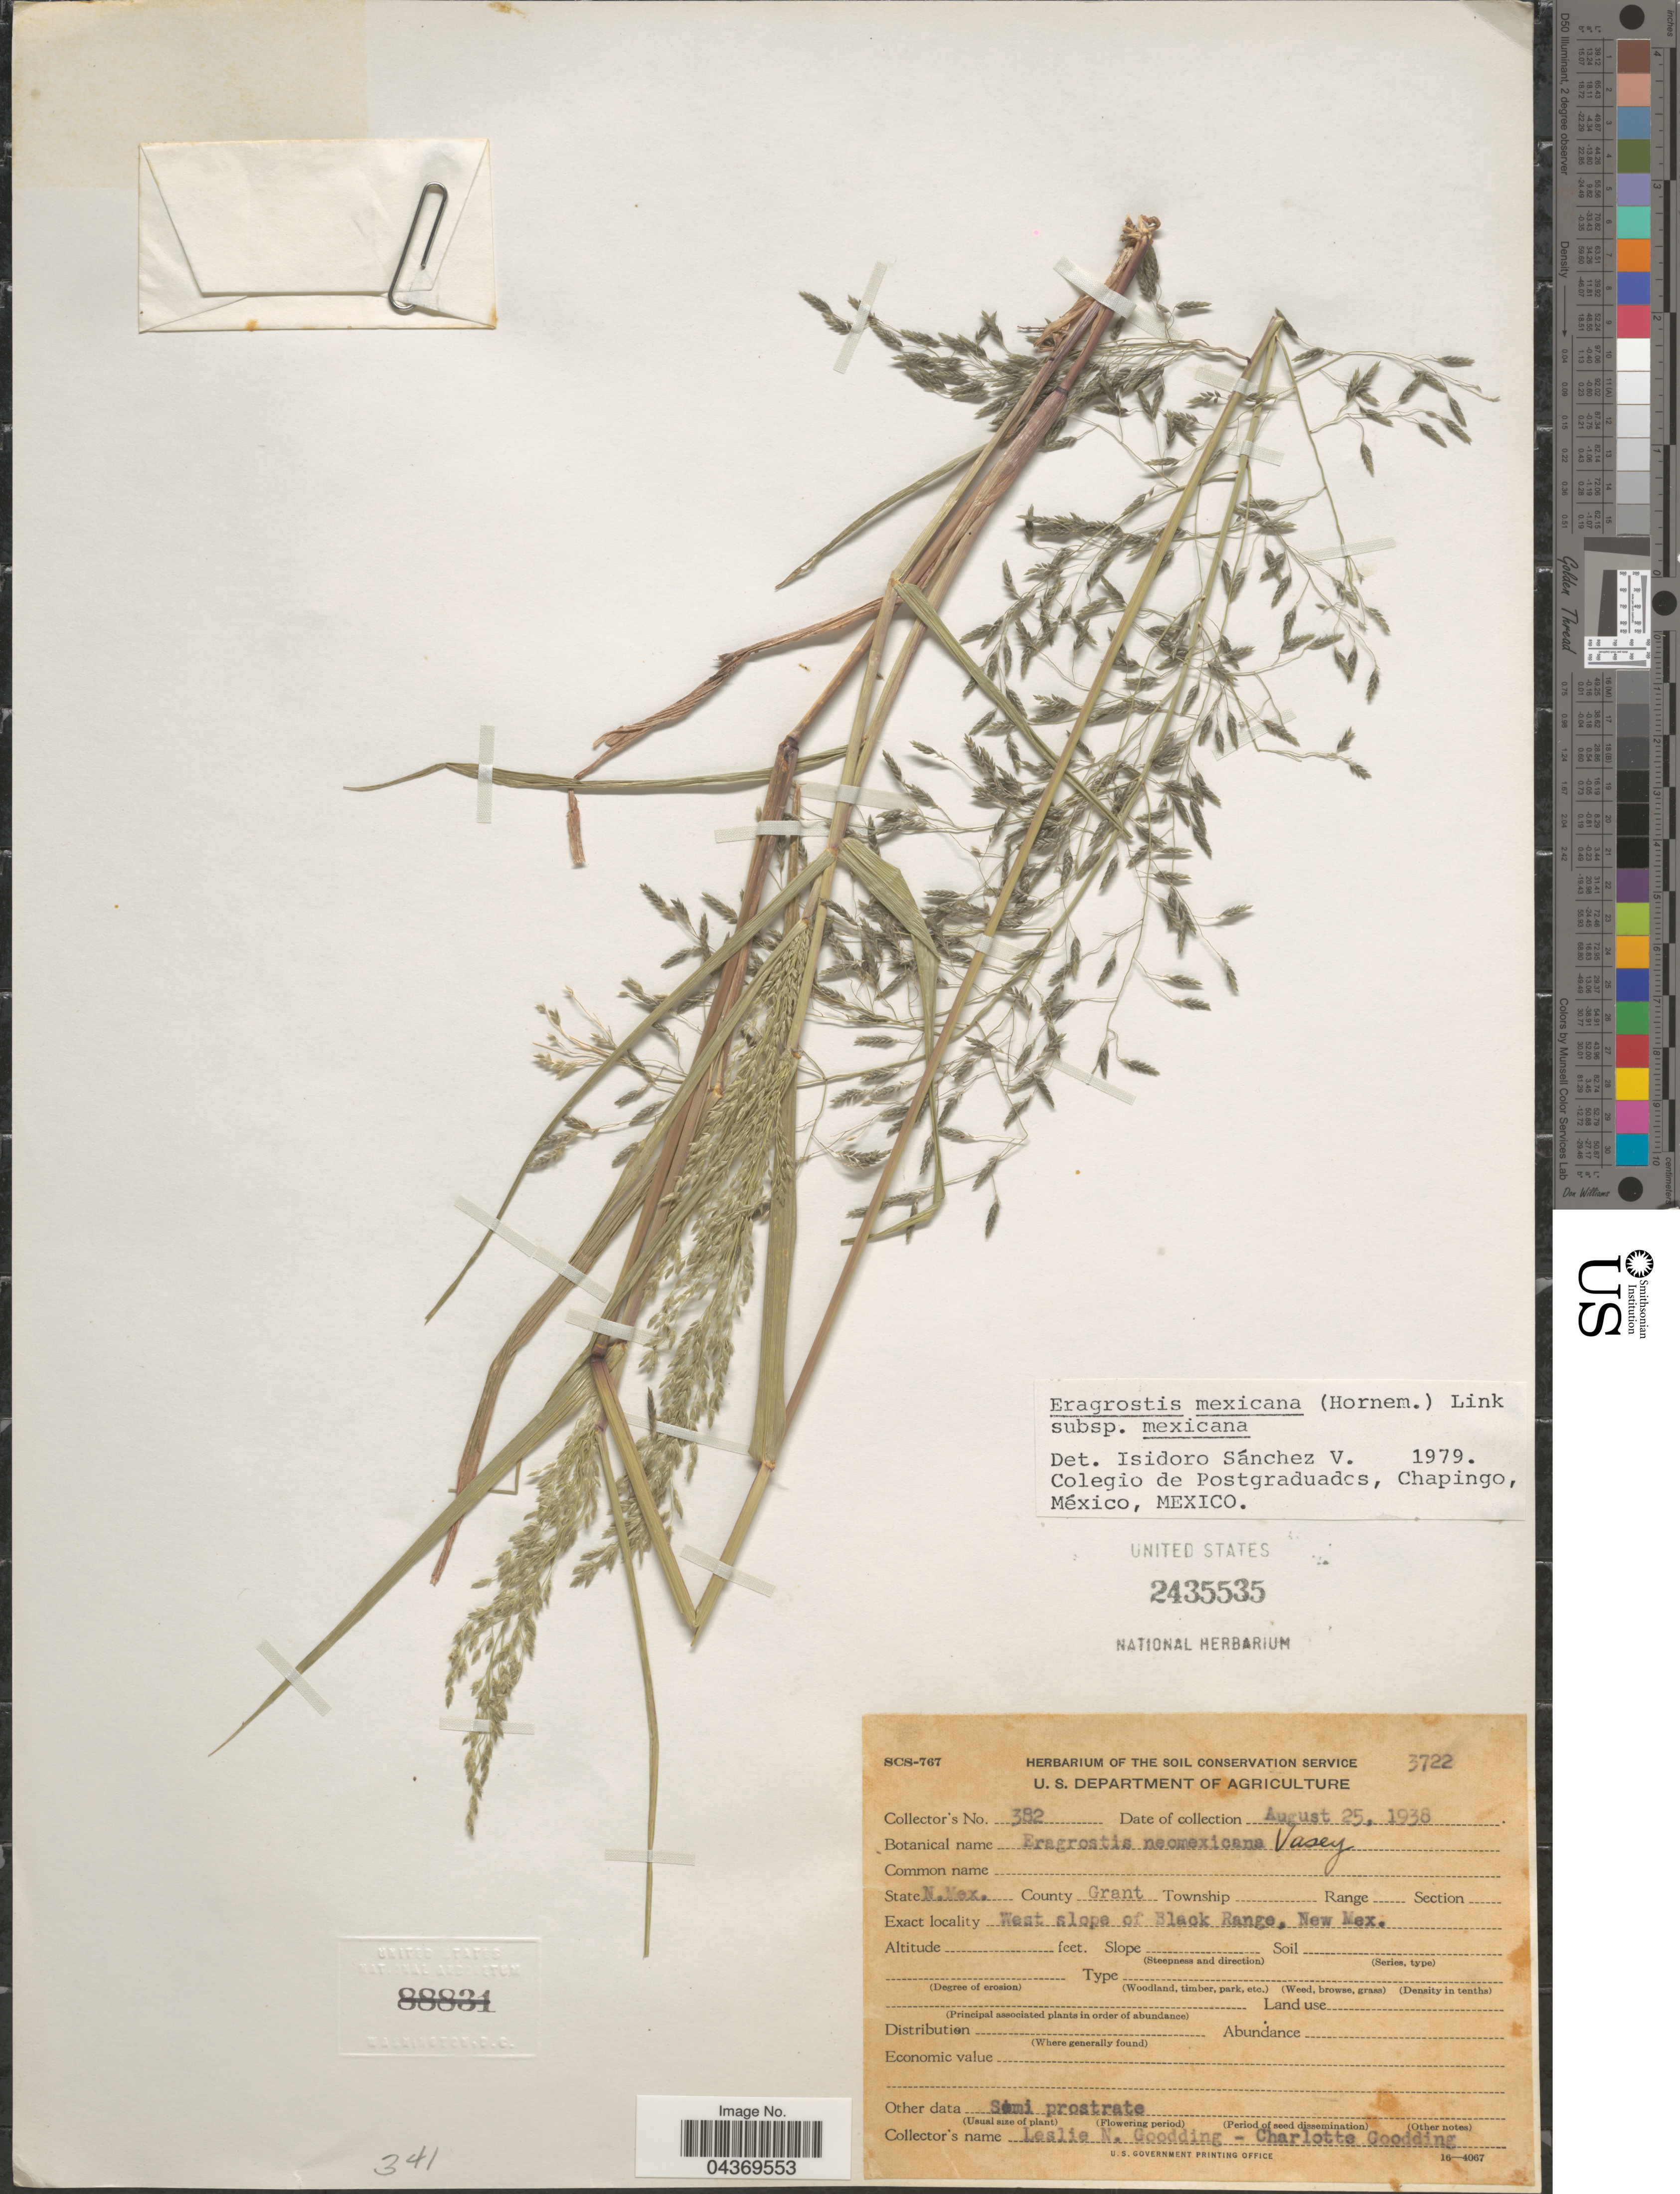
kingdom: Plantae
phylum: Tracheophyta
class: Liliopsida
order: Poales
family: Poaceae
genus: Eragrostis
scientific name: Eragrostis mexicana subsp. mexicana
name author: (Hornem.) Link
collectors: L. N. Goodding & C. Goodding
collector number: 382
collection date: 1938-08-25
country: United States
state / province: New Mexico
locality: County Grant. West slope of Black Range. New Mex.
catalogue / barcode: US 2435535